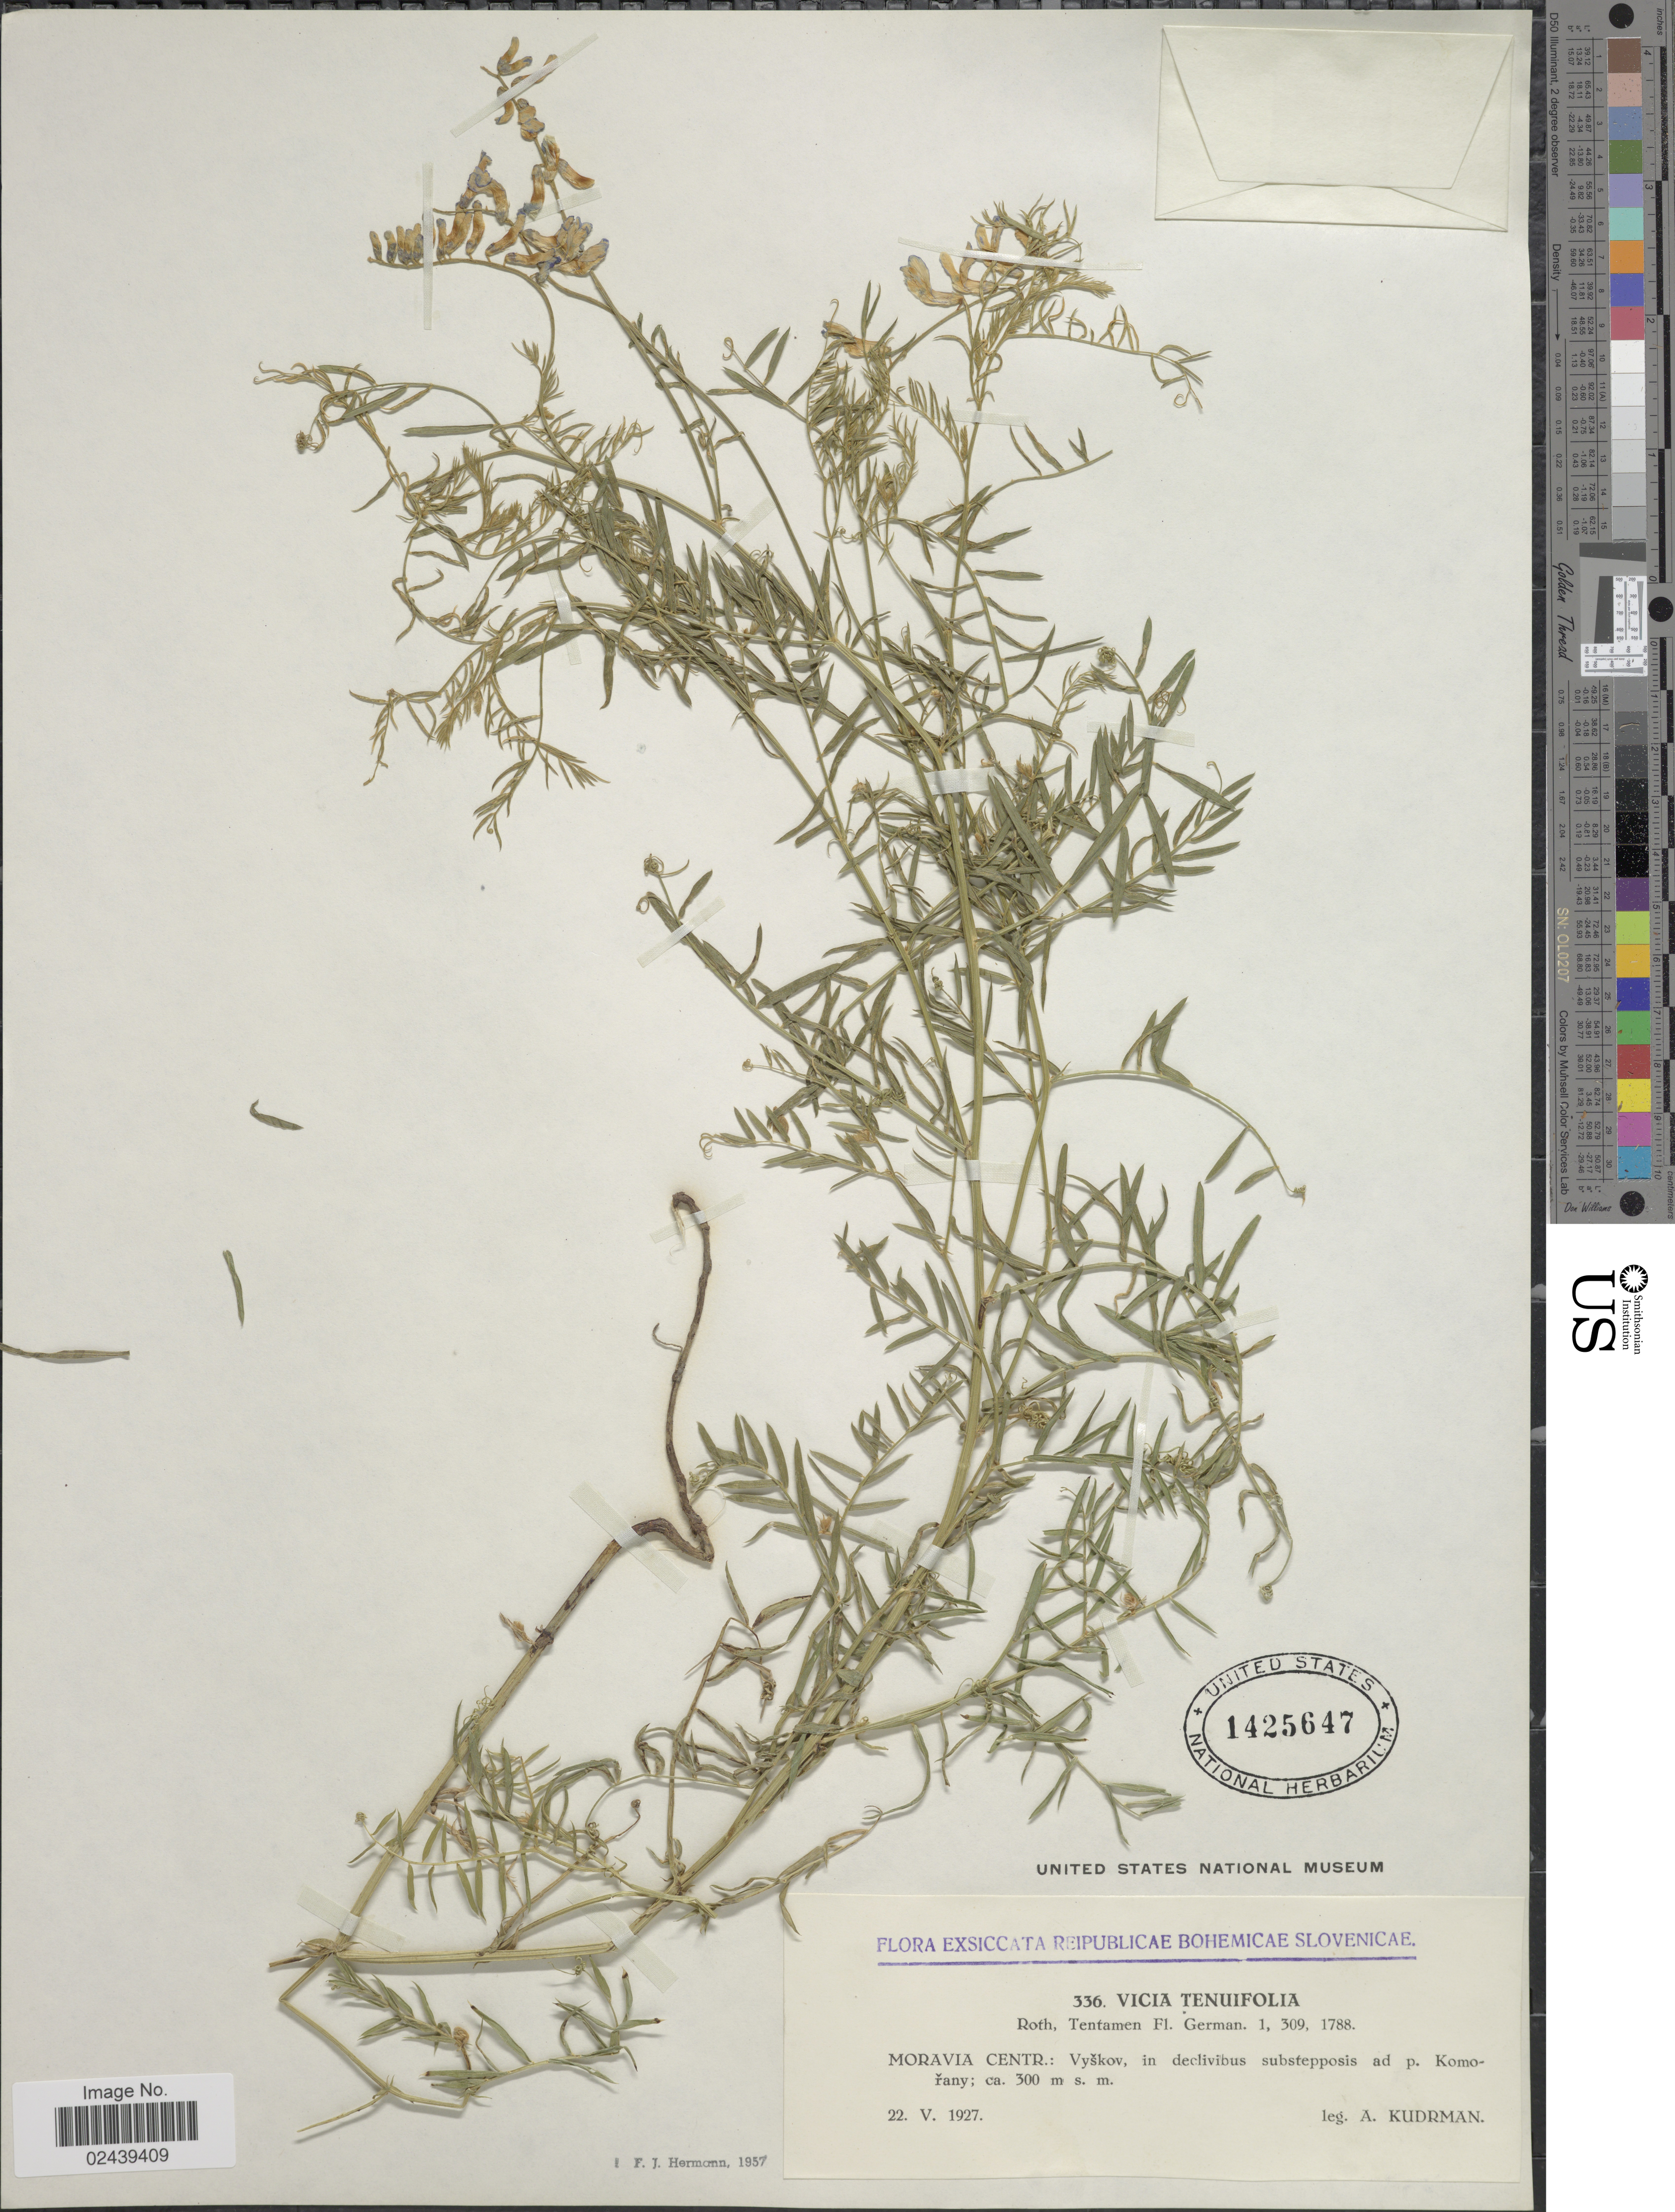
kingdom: Plantae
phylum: Tracheophyta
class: Magnoliopsida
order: Fabales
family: Fabaceae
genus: Vicia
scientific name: Vicia tenuifolia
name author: Ten.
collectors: A. Kudrman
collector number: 336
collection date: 1927-05-22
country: Czechia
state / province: Prague, Capital District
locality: Moravia Centr.: Vyskov, in declivibus substepposis ad p. Komorany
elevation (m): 300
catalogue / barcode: US 1425647